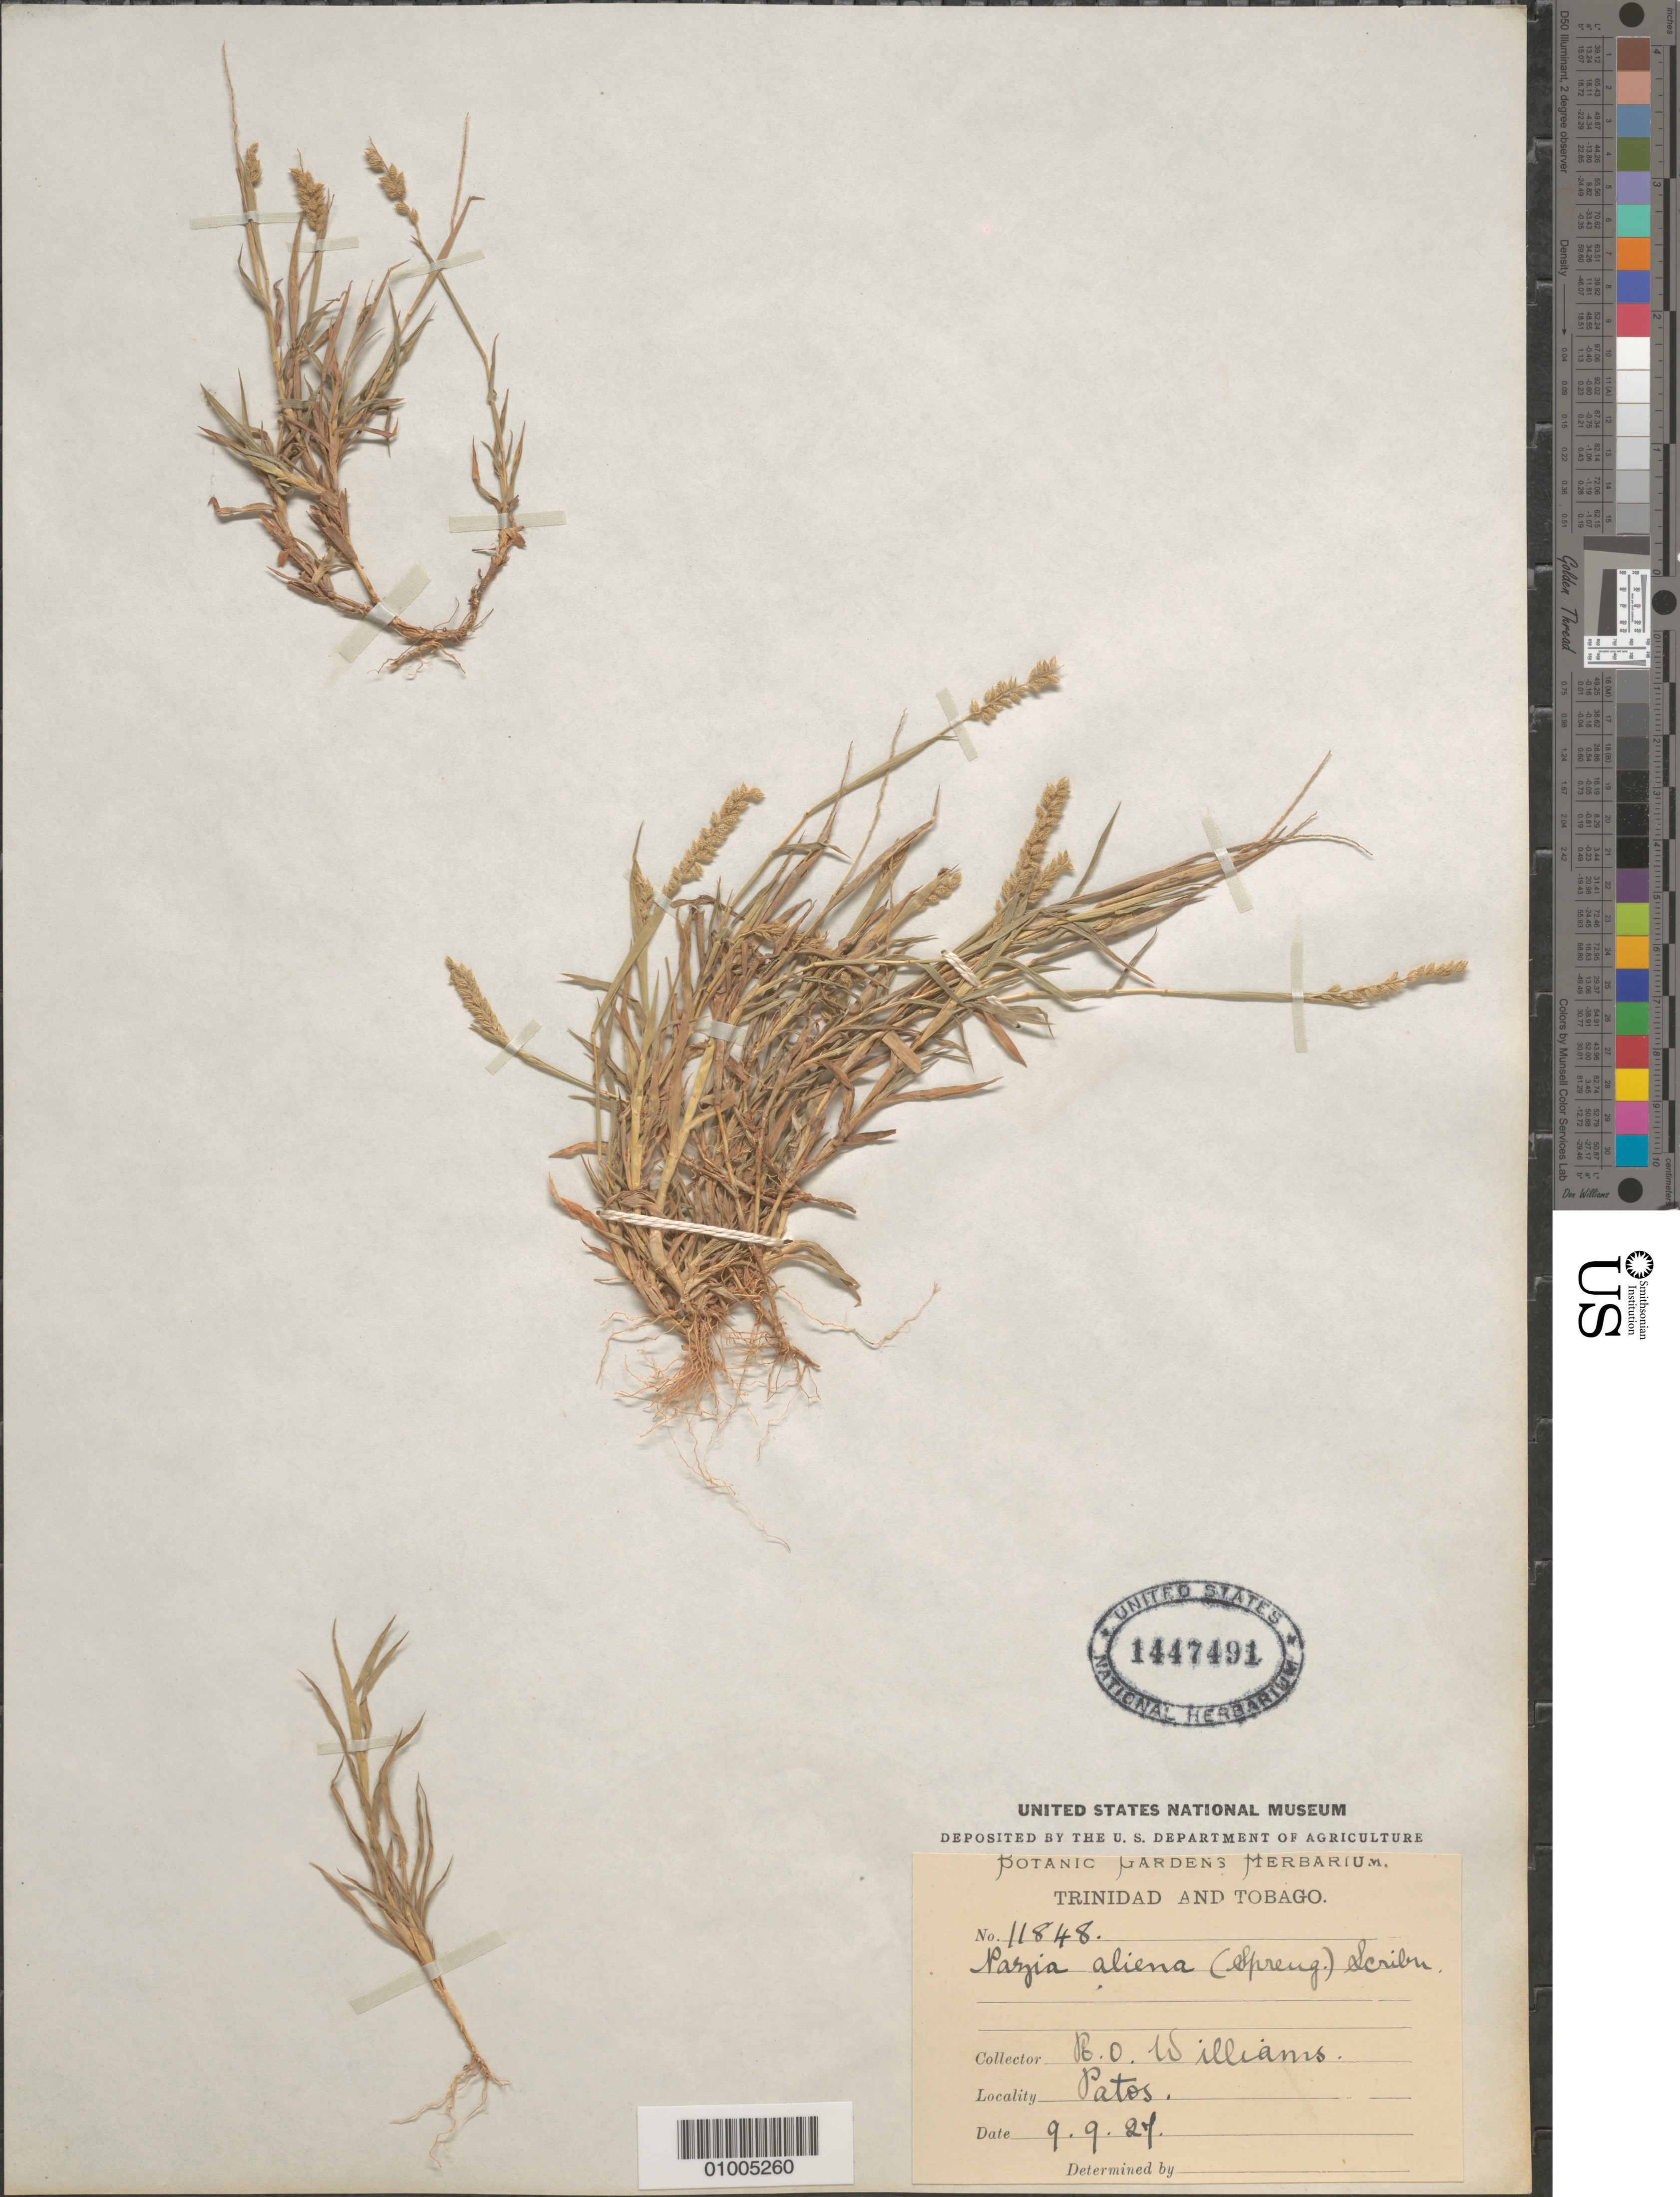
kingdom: Plantae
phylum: Tracheophyta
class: Liliopsida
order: Poales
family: Poaceae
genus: Tragus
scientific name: Tragus berteronianus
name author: Schult.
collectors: L. O. Williams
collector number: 11848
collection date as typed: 09 Sep 1924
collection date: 1924-09-09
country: Trinidad and Tobago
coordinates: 0 N, 0 E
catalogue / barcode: US 1447491